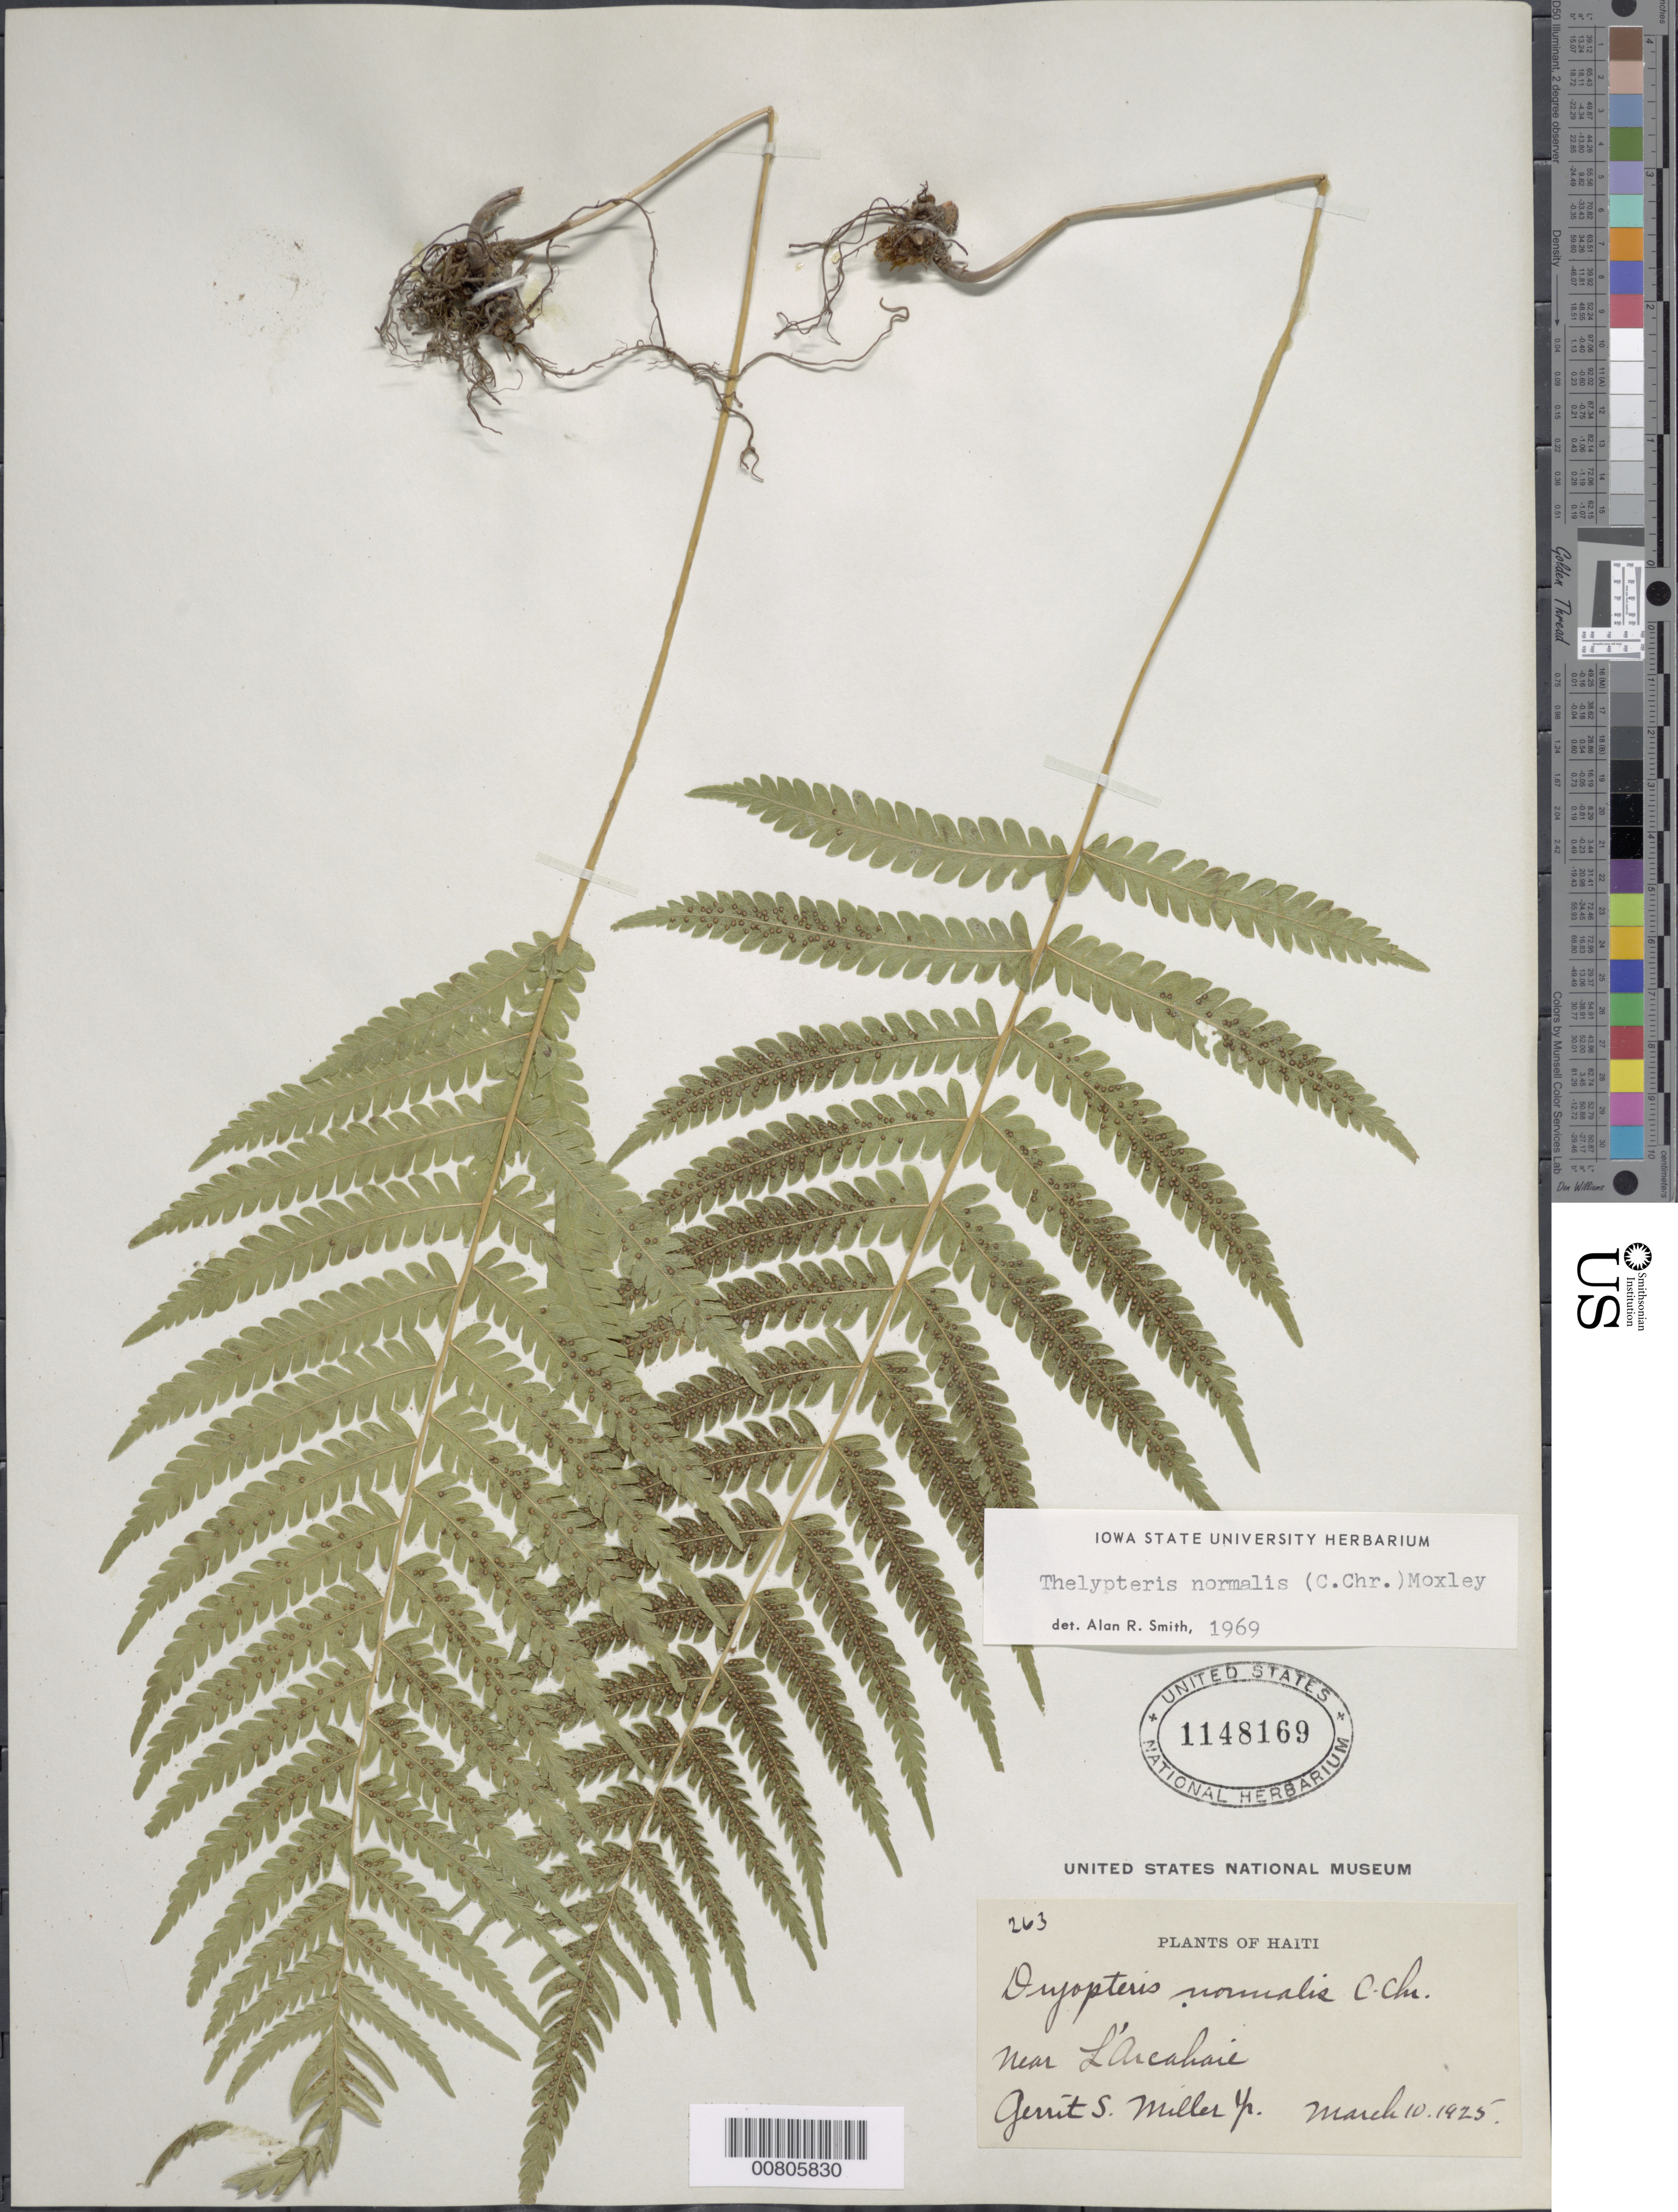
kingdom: Plantae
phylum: Tracheophyta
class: Polypodiopsida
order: Polypodiales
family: Thelypteridaceae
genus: Christella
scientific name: Christella kunthii comb. ined.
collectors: G. S. Miller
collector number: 263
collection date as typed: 10 Mar 1925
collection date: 1925-03-10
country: Haiti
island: Hispaniola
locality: L'Arcahaie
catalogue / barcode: US 1148169